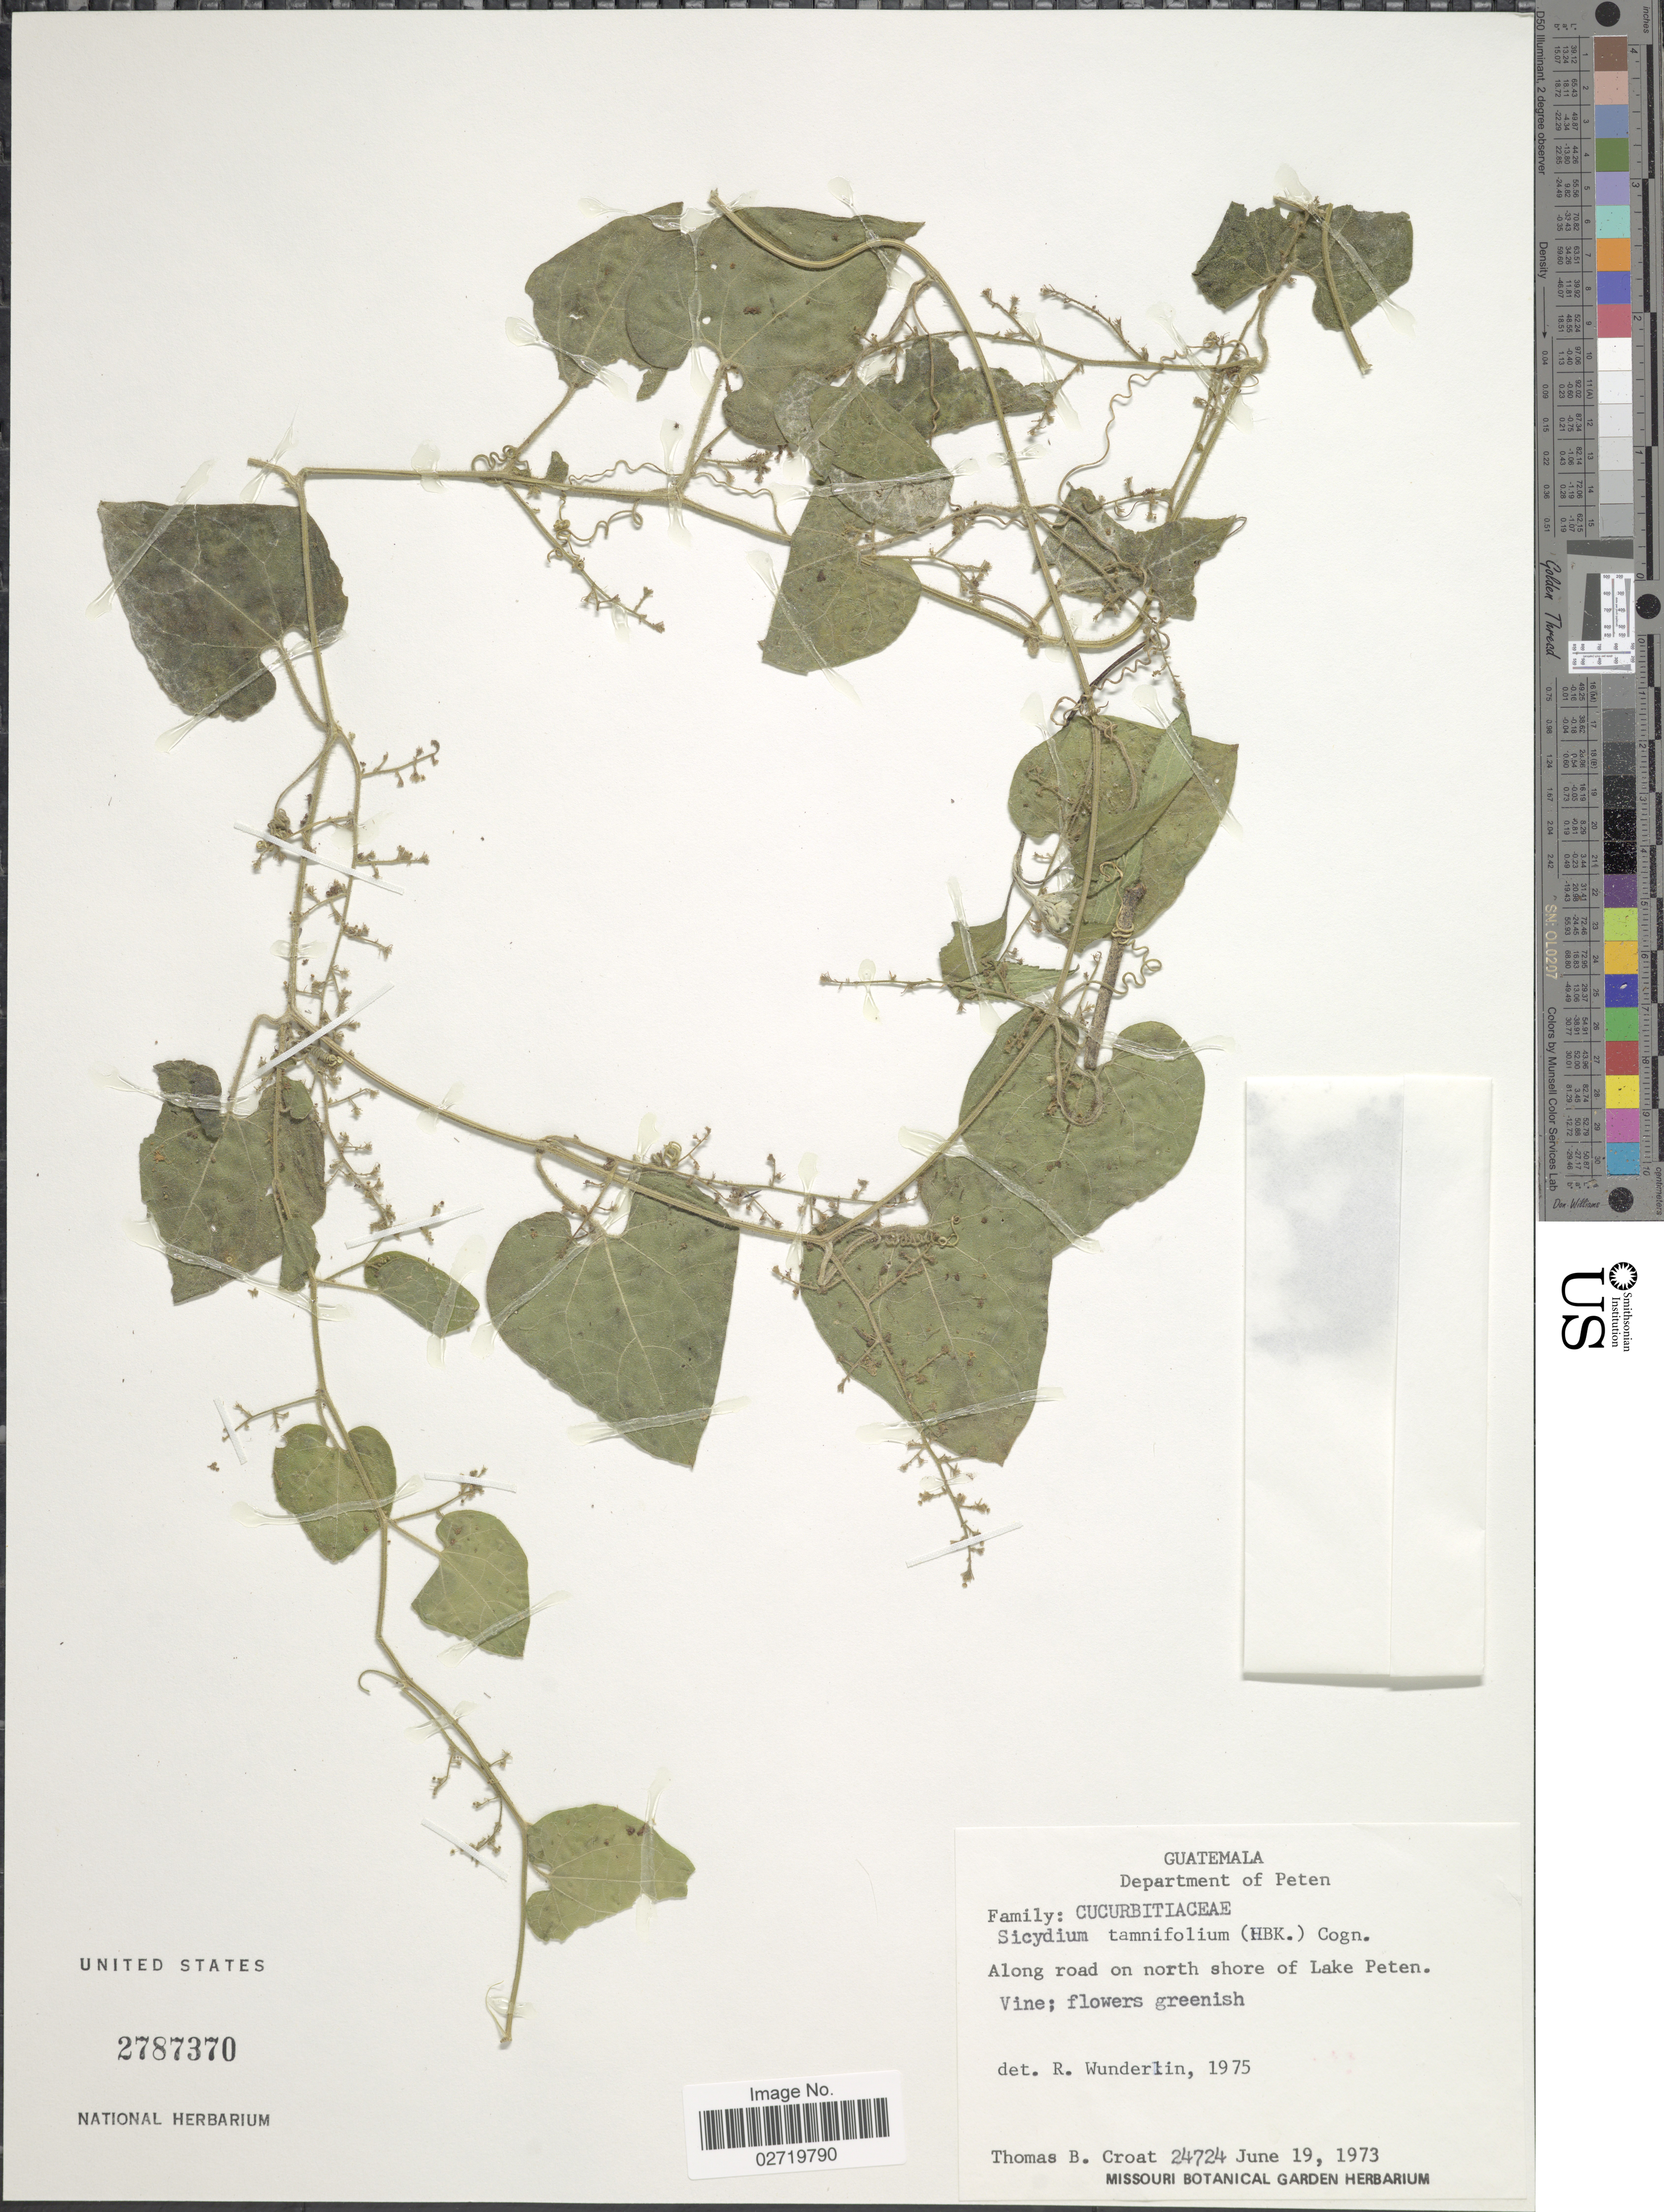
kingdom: Plantae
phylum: Tracheophyta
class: Magnoliopsida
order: Cucurbitales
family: Cucurbitaceae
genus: Sicydium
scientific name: Sicydium tamnifolium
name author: (Kunth) Cogn.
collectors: T. B. Croat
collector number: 24724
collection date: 1973-06-19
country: Guatemala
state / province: El Petén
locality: Department of Peten. Along road on north shore of Lake Peten.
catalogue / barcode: US 2787370